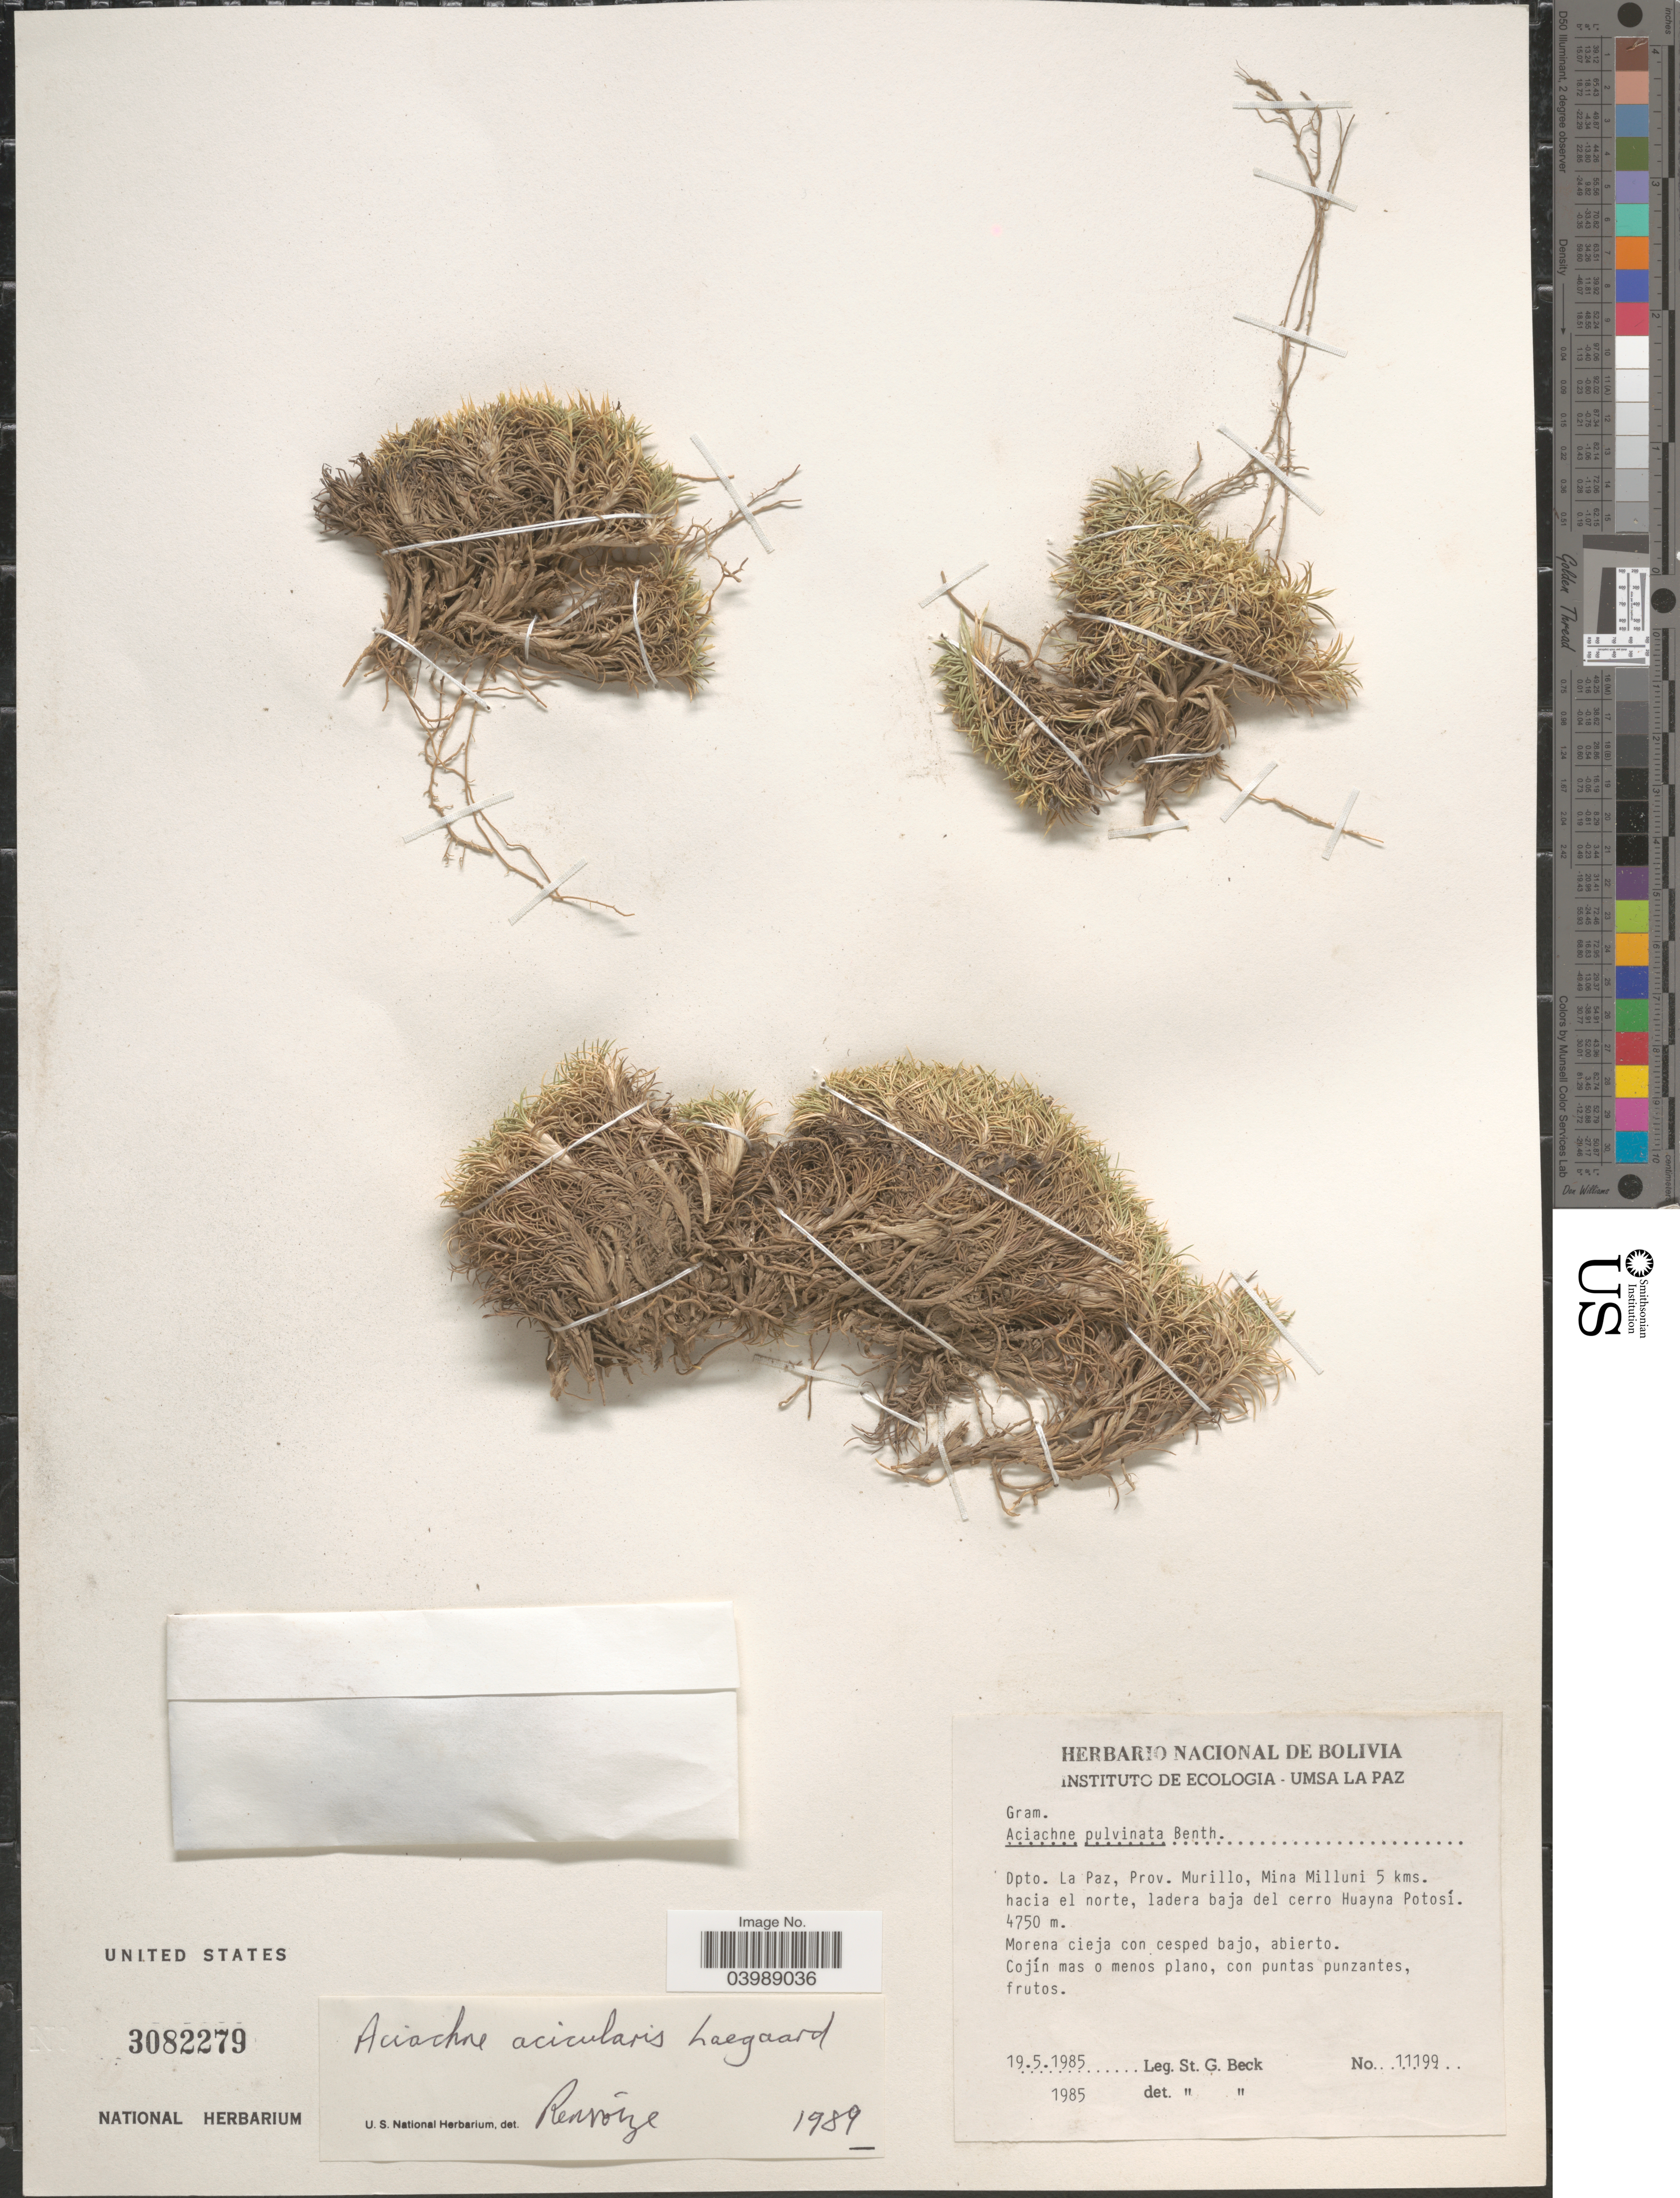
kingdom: Plantae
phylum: Tracheophyta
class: Liliopsida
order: Poales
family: Poaceae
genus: Aciachne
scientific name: Aciachne acicularis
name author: Lægaard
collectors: S. G. Beck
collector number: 11199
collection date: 1985-05-19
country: Bolivia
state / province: La Paz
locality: Dpto. La Paz, Prov. Murillo, Mina Milluni 5 kms. hacia el norte, ladera baja del cerro Huayna Potosí.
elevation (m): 4750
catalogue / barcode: US 3082279